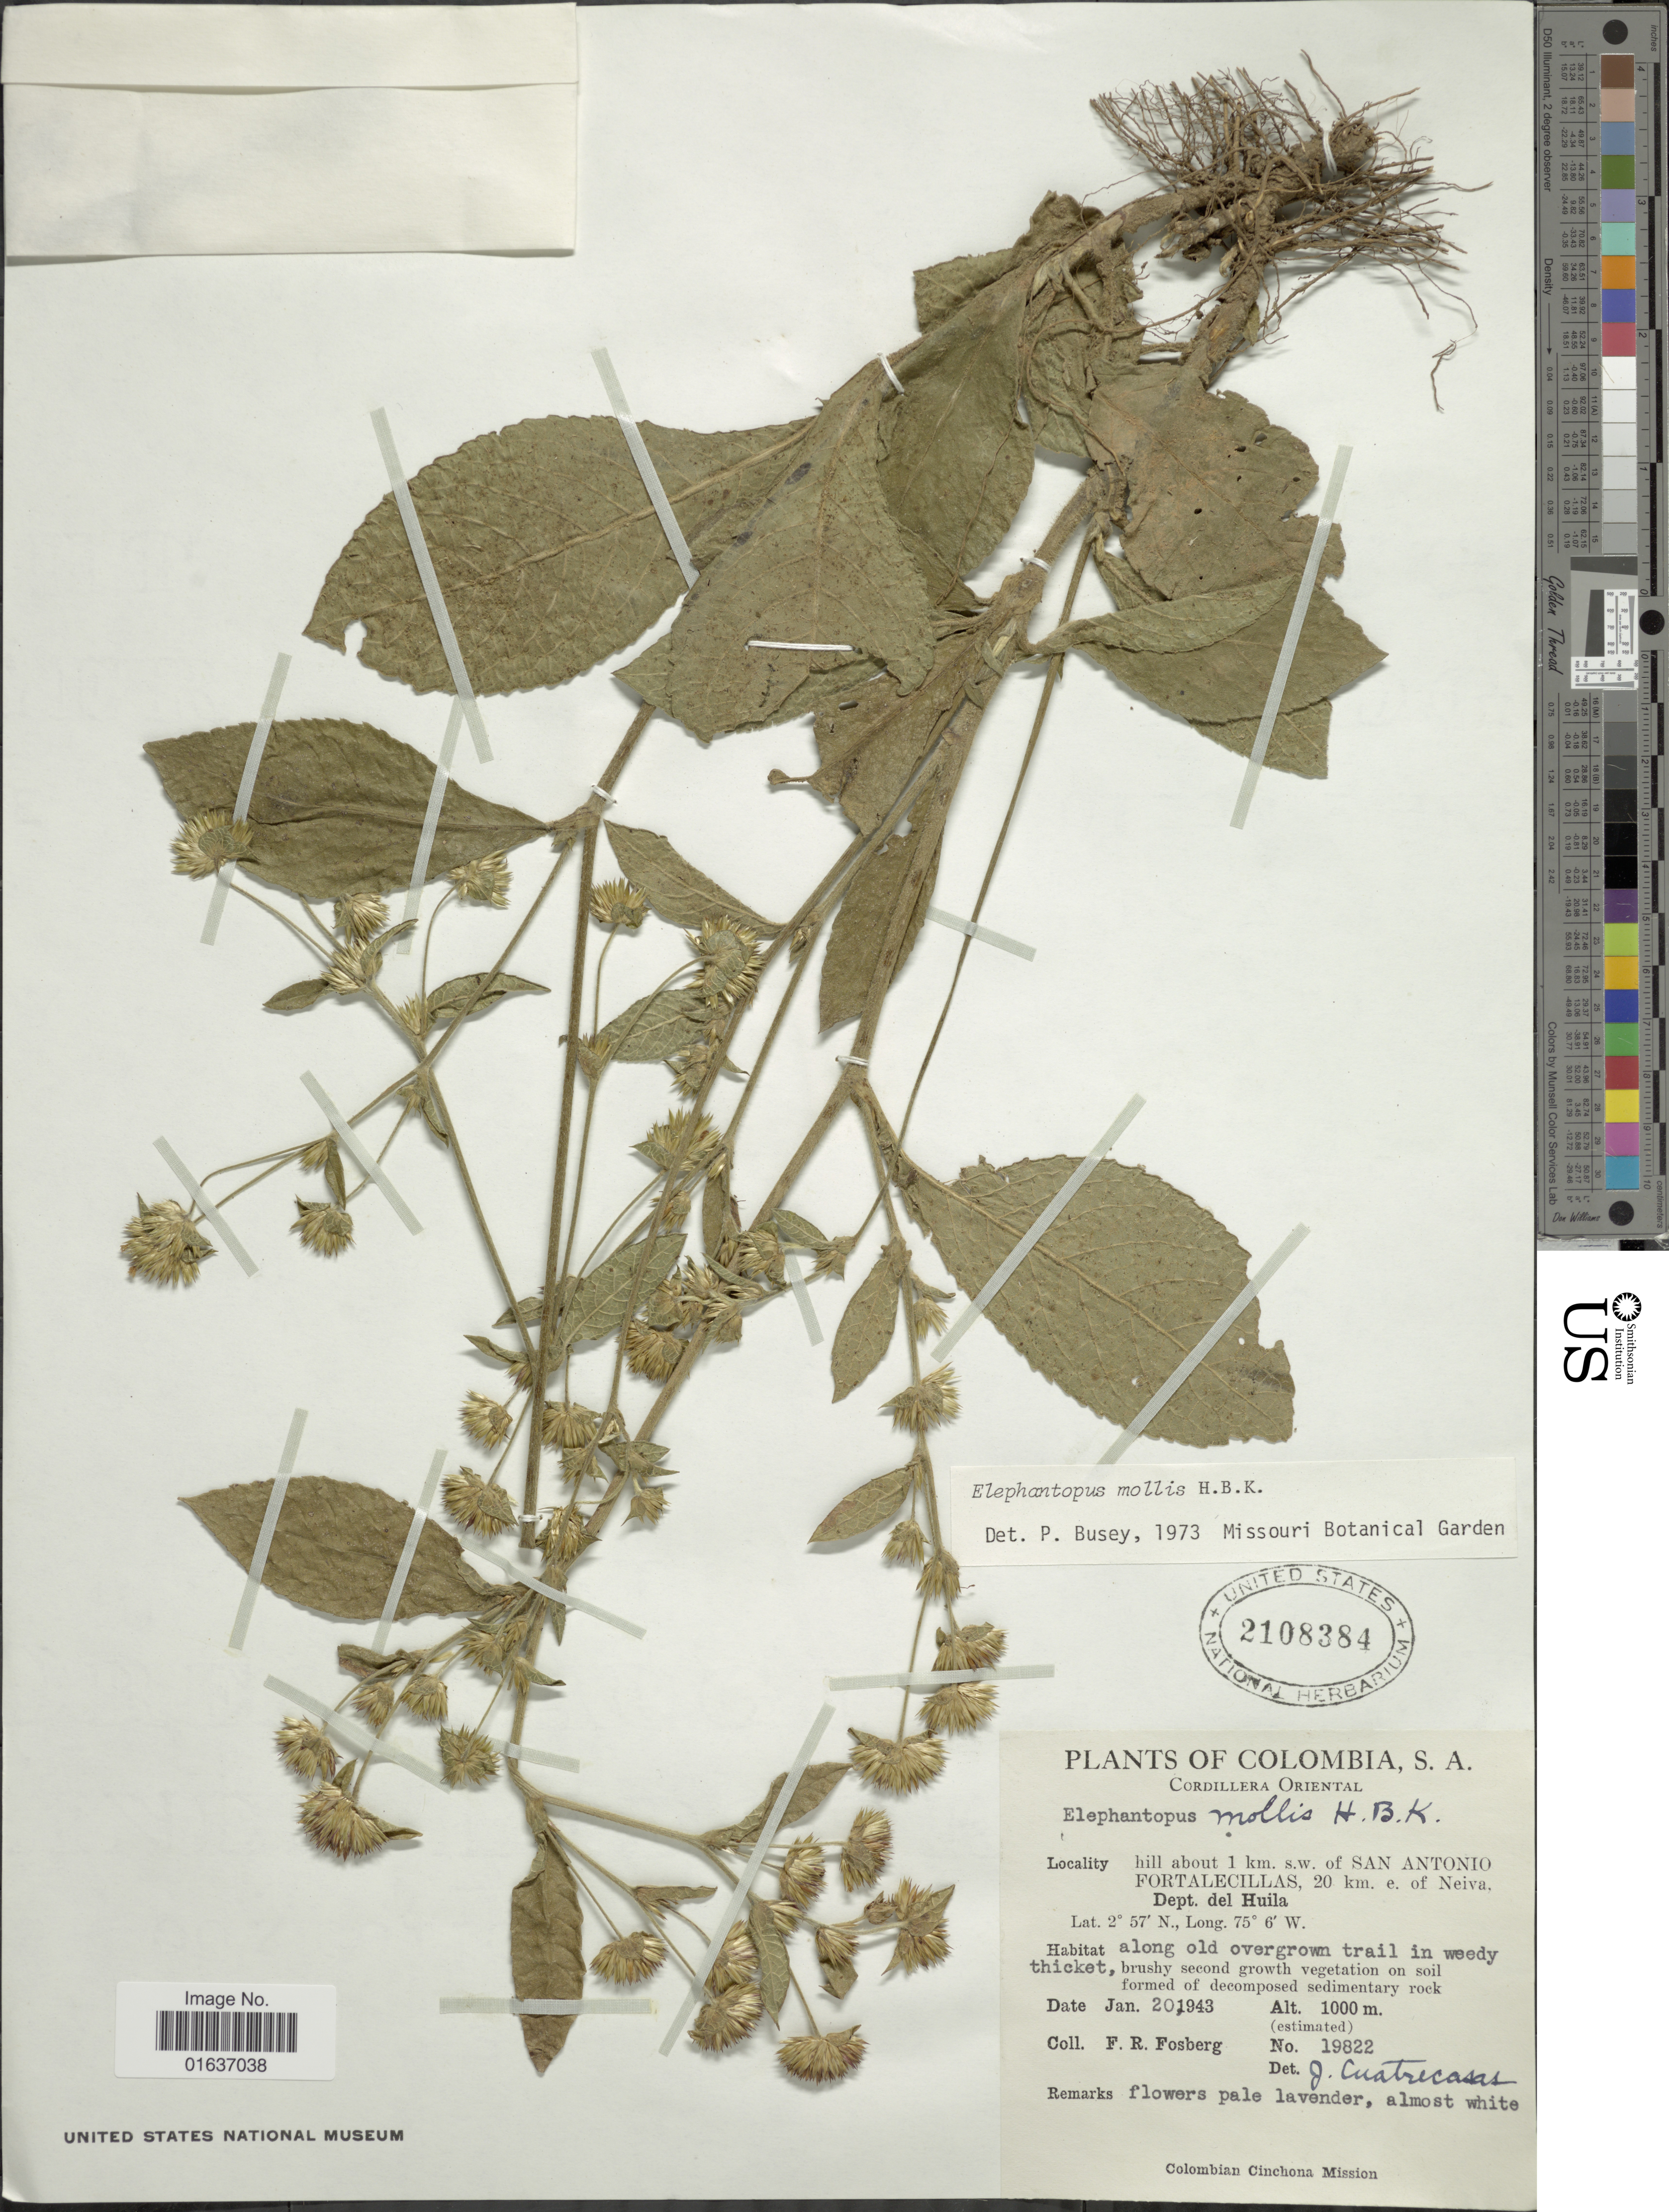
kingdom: Plantae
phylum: Tracheophyta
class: Magnoliopsida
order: Asterales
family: Asteraceae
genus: Elephantopus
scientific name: Elephantopus mollis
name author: Kunth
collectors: F. R. Fosberg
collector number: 19822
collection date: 1943-01-20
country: Colombia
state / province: Huila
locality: Colombia, S.A., Cordillera Oriental, hill about 1 km. s.w. of San Antonio Fortalecillas, 20 km. e. of Neiva, along old overgrown trail in weedy thicket, brushy second growth vegetation on soil formed of decomposed seidmentary rock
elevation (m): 1000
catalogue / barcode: US 2108384